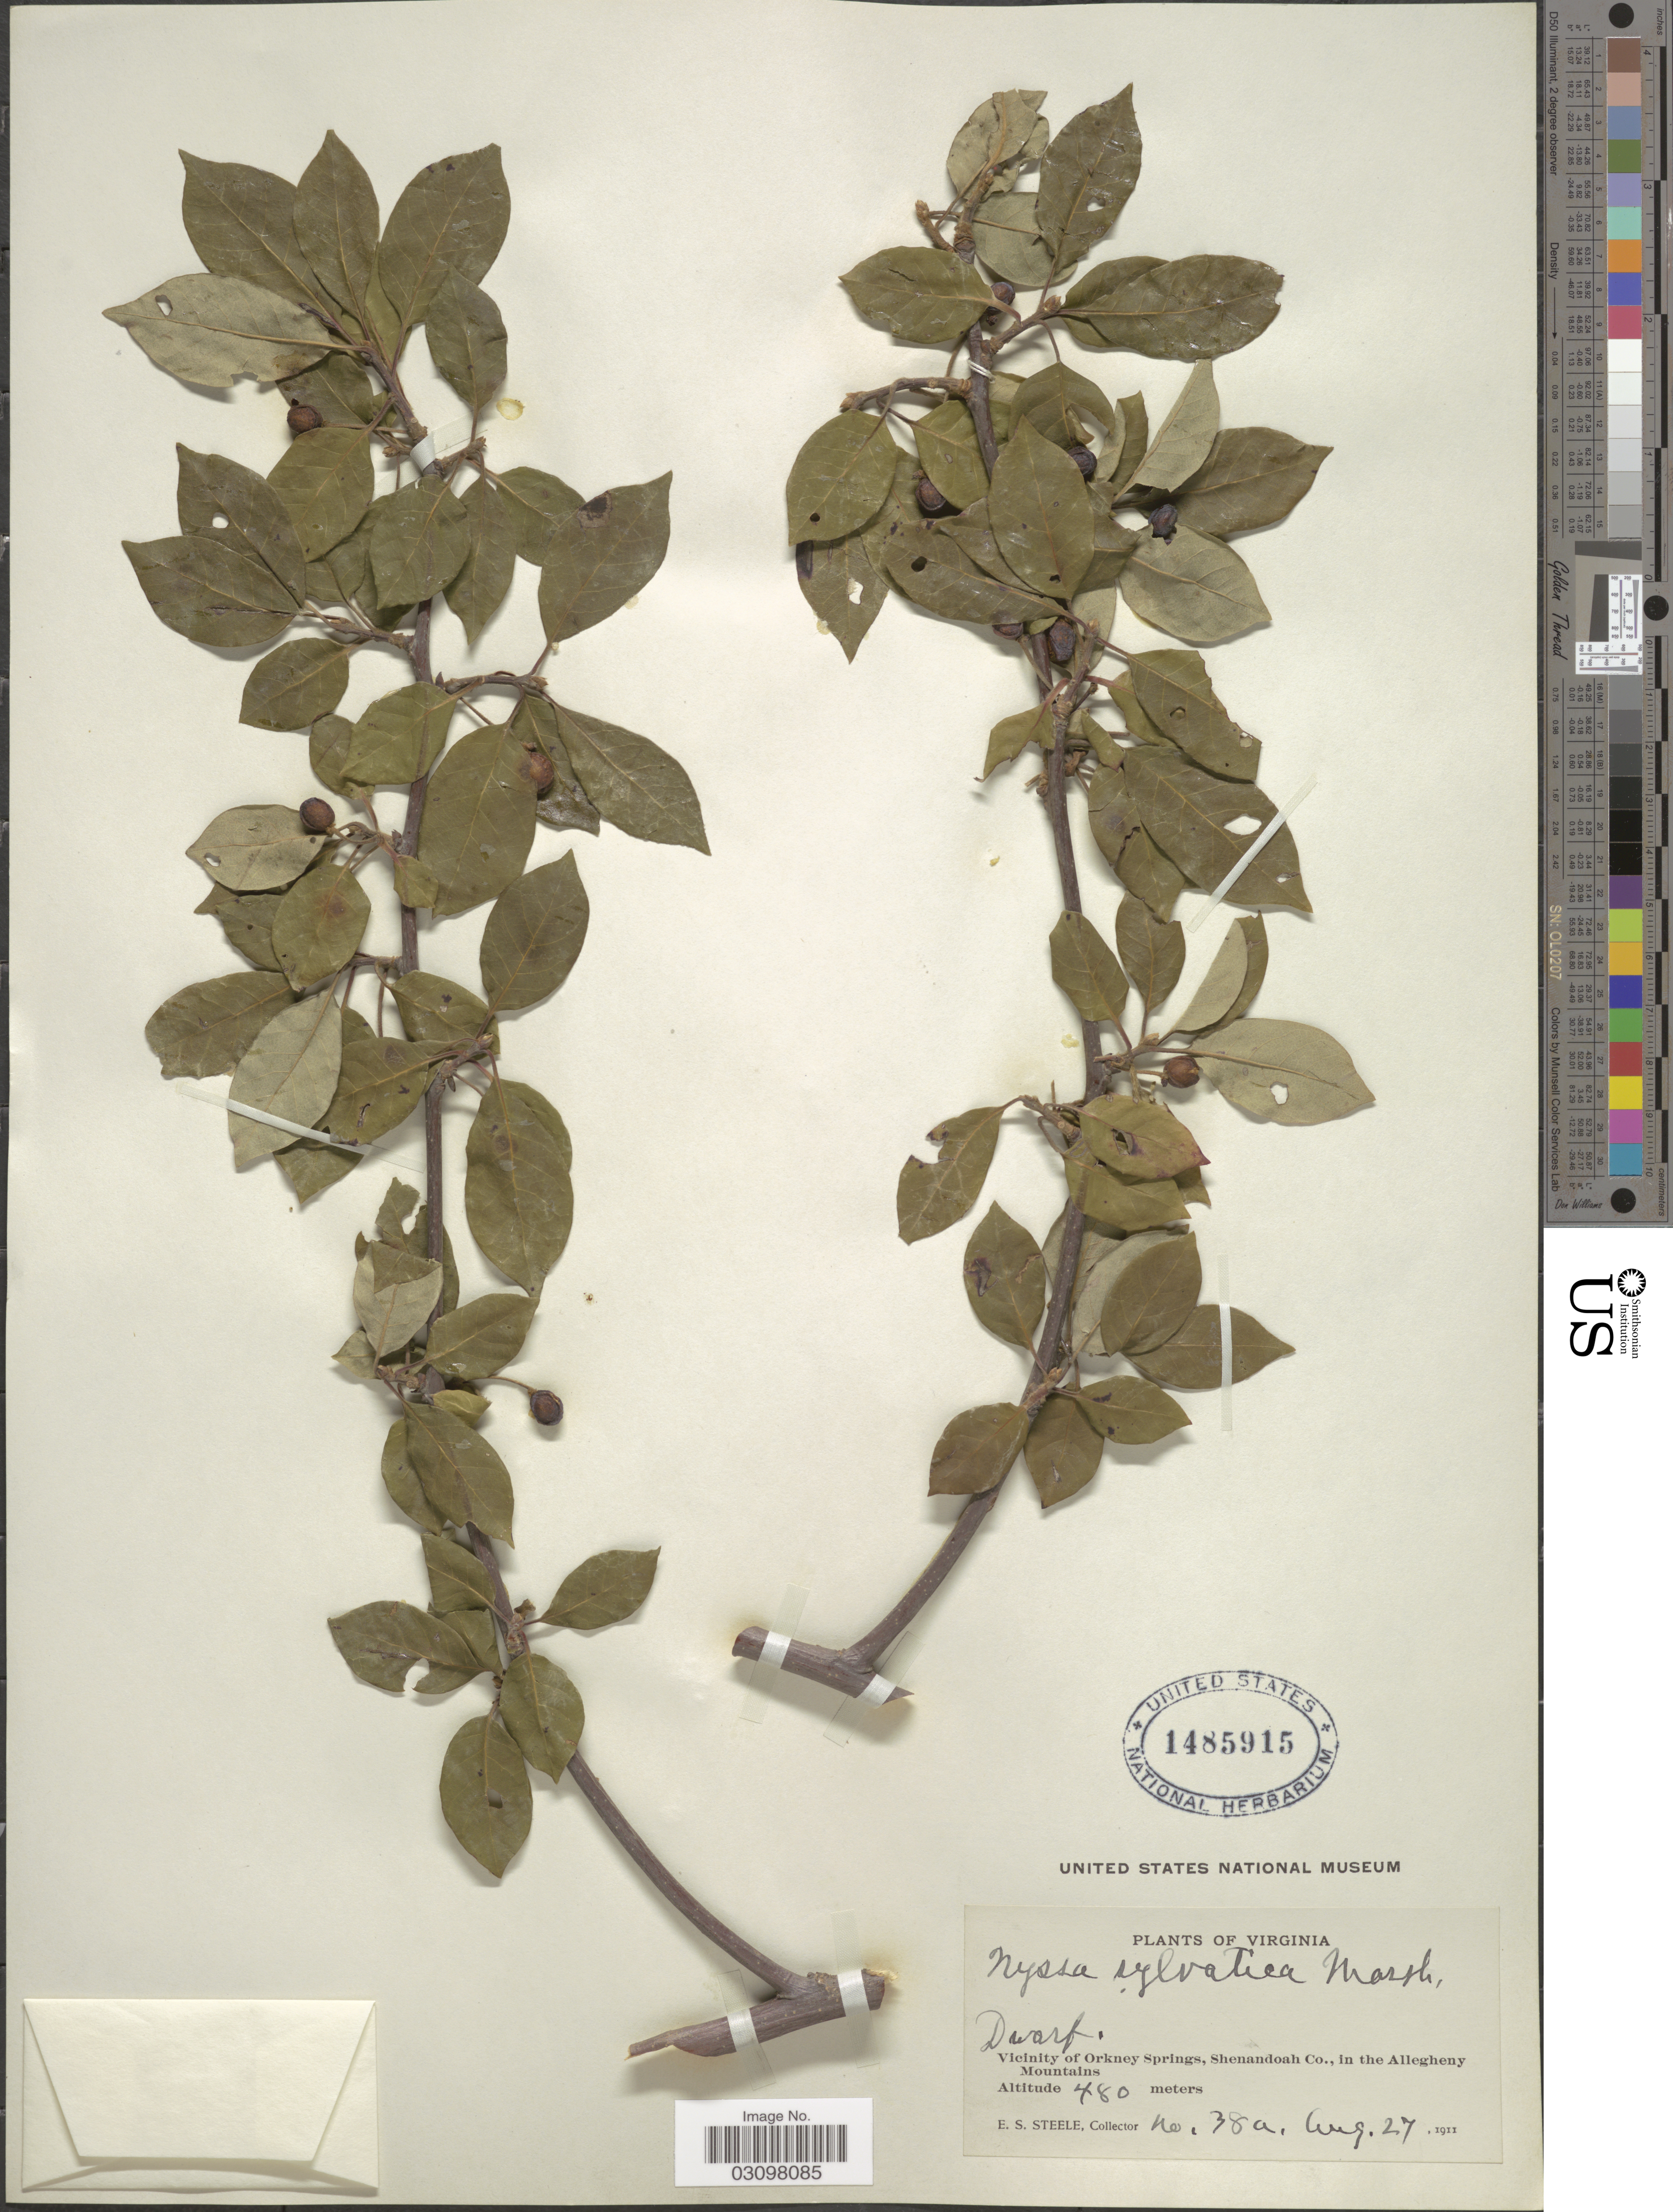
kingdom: Plantae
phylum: Tracheophyta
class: Magnoliopsida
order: Cornales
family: Nyssaceae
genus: Nyssa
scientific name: Nyssa sylvatica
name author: Marshall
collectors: E. Steele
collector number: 38a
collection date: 1911-08-27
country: United States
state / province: Virginia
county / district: Shenandoah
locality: Vicinity of Orkney Springs, Shenandoah Co., in the Allegheny Mountains.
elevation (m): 480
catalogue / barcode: US 1485915